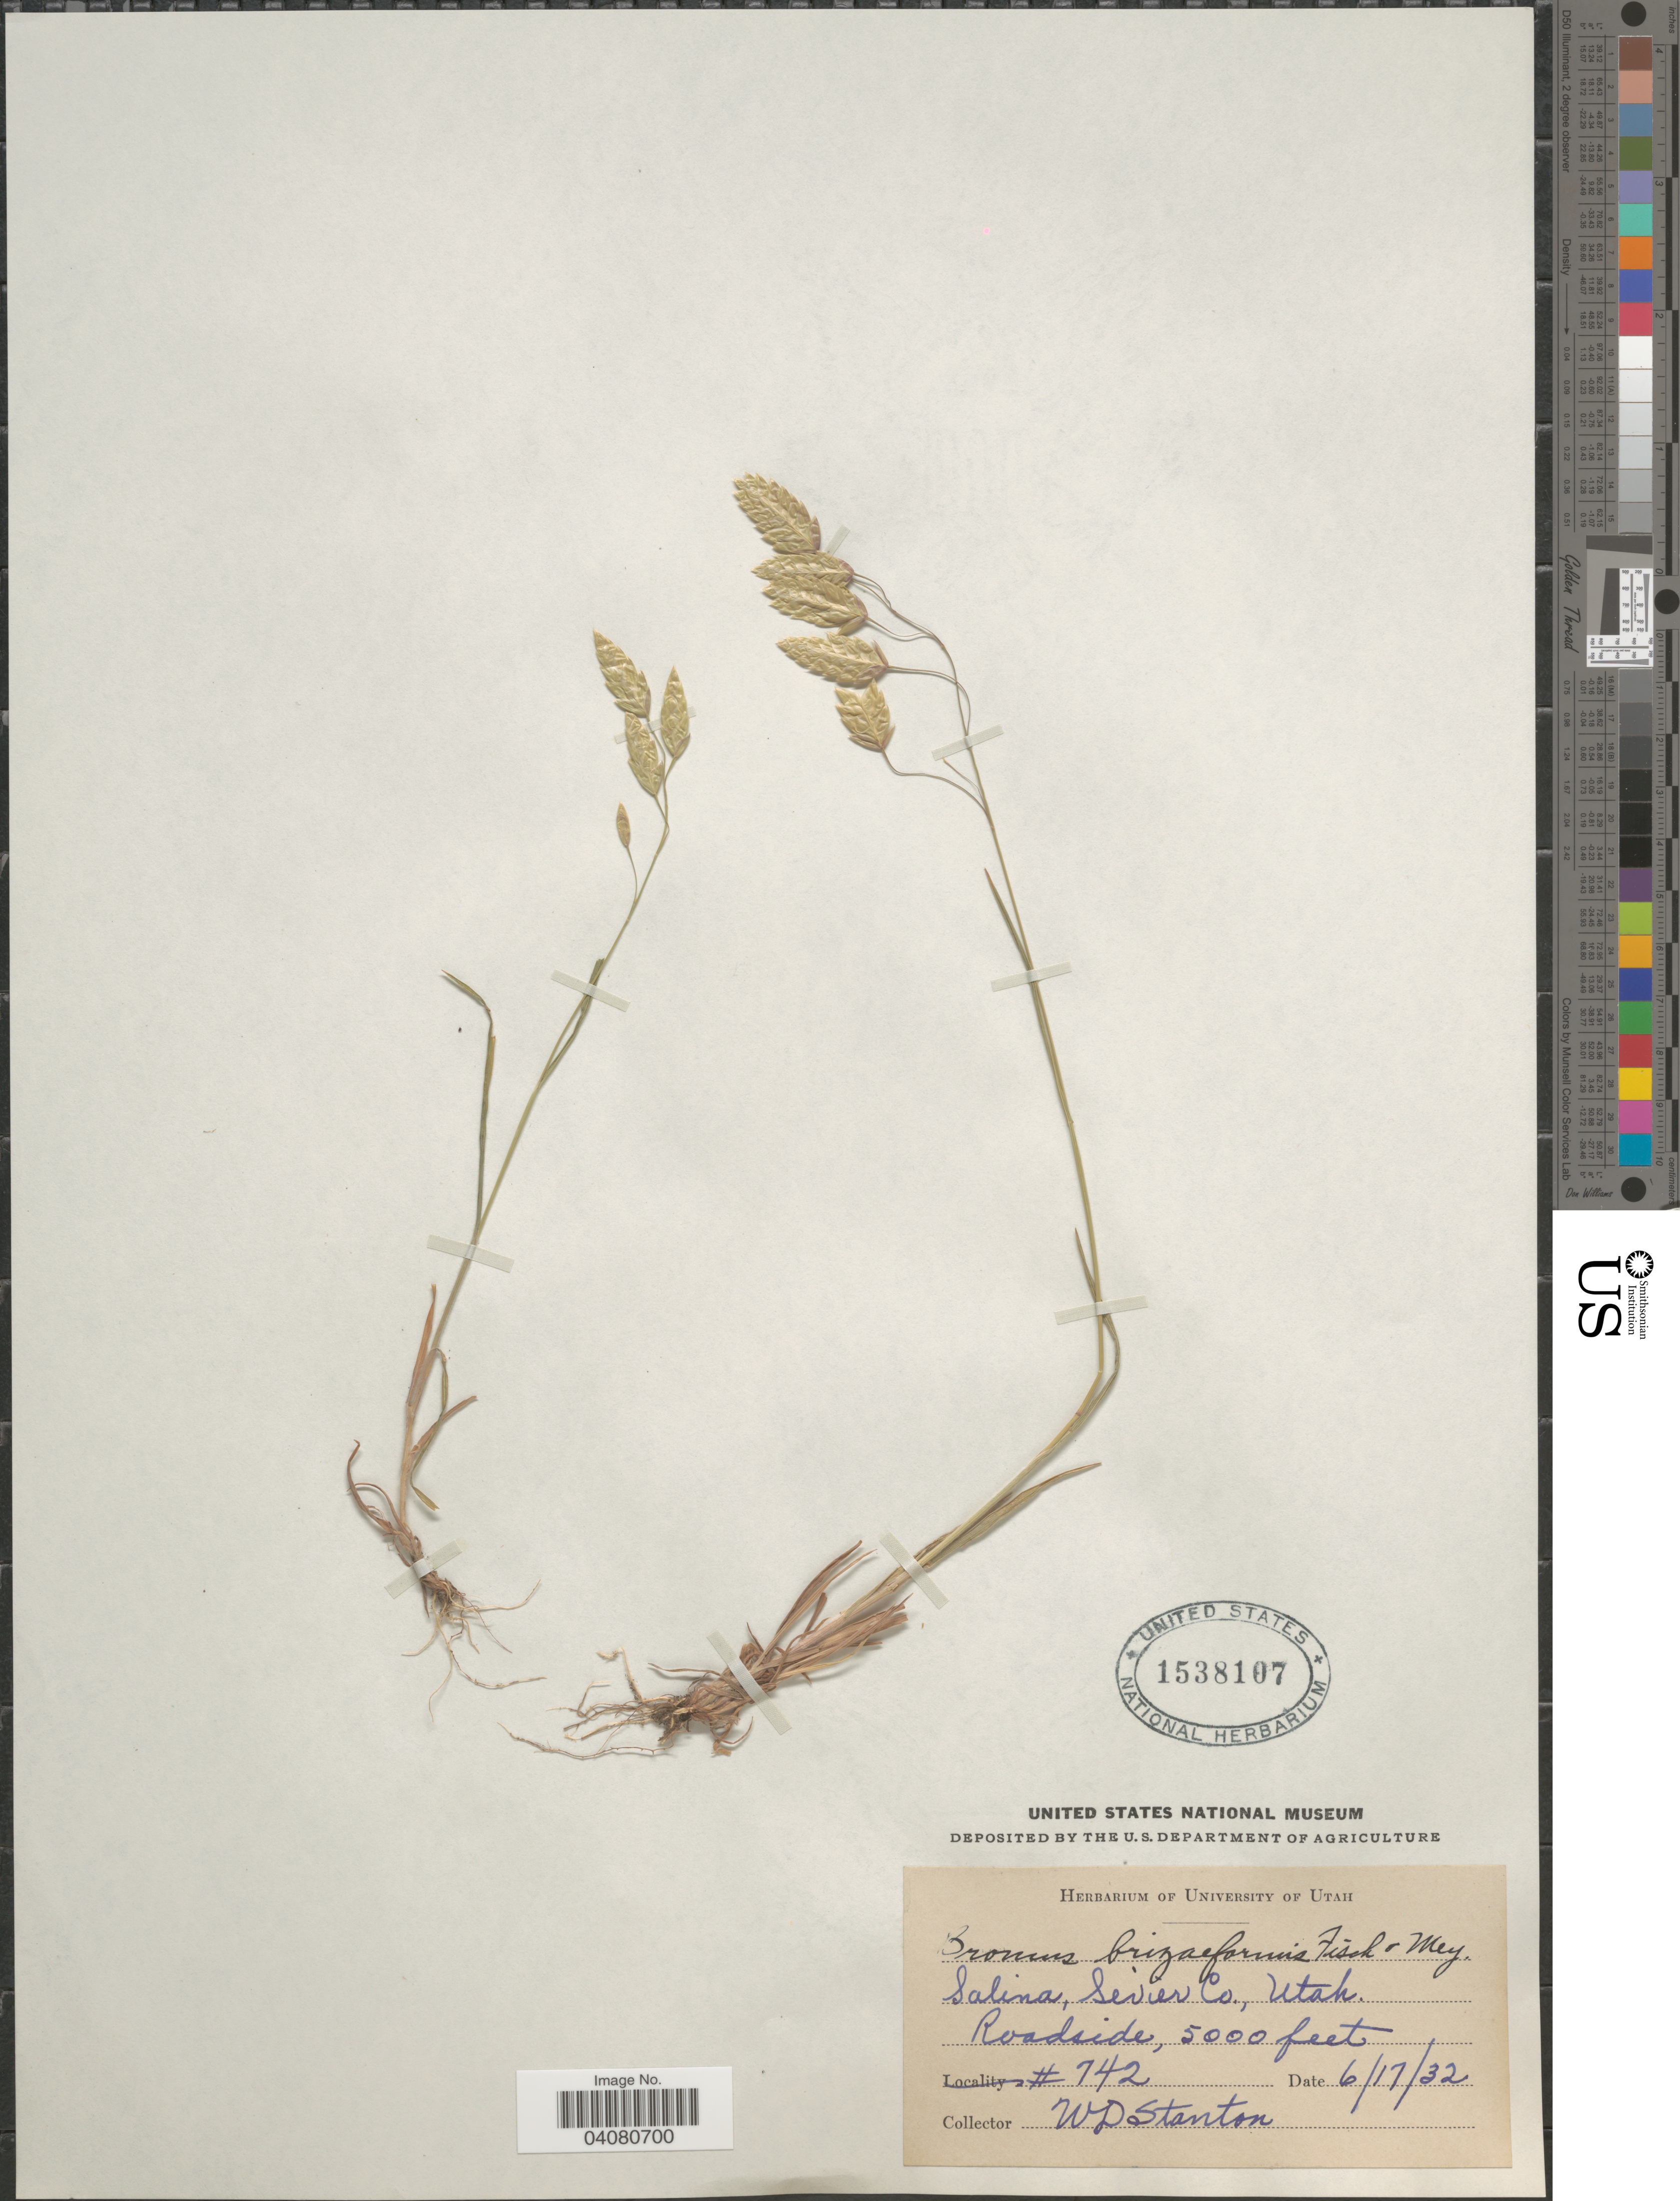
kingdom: Plantae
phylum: Tracheophyta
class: Liliopsida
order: Poales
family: Poaceae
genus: Bromus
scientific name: Bromus briziformis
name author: Fisch. & C.A. Mey.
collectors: W. Stanton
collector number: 742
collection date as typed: Transcribed d/m/y: 17/6/32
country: United States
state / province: Utah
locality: Salina, Sevier Co., Roadside.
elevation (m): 1524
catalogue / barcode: US 1538107